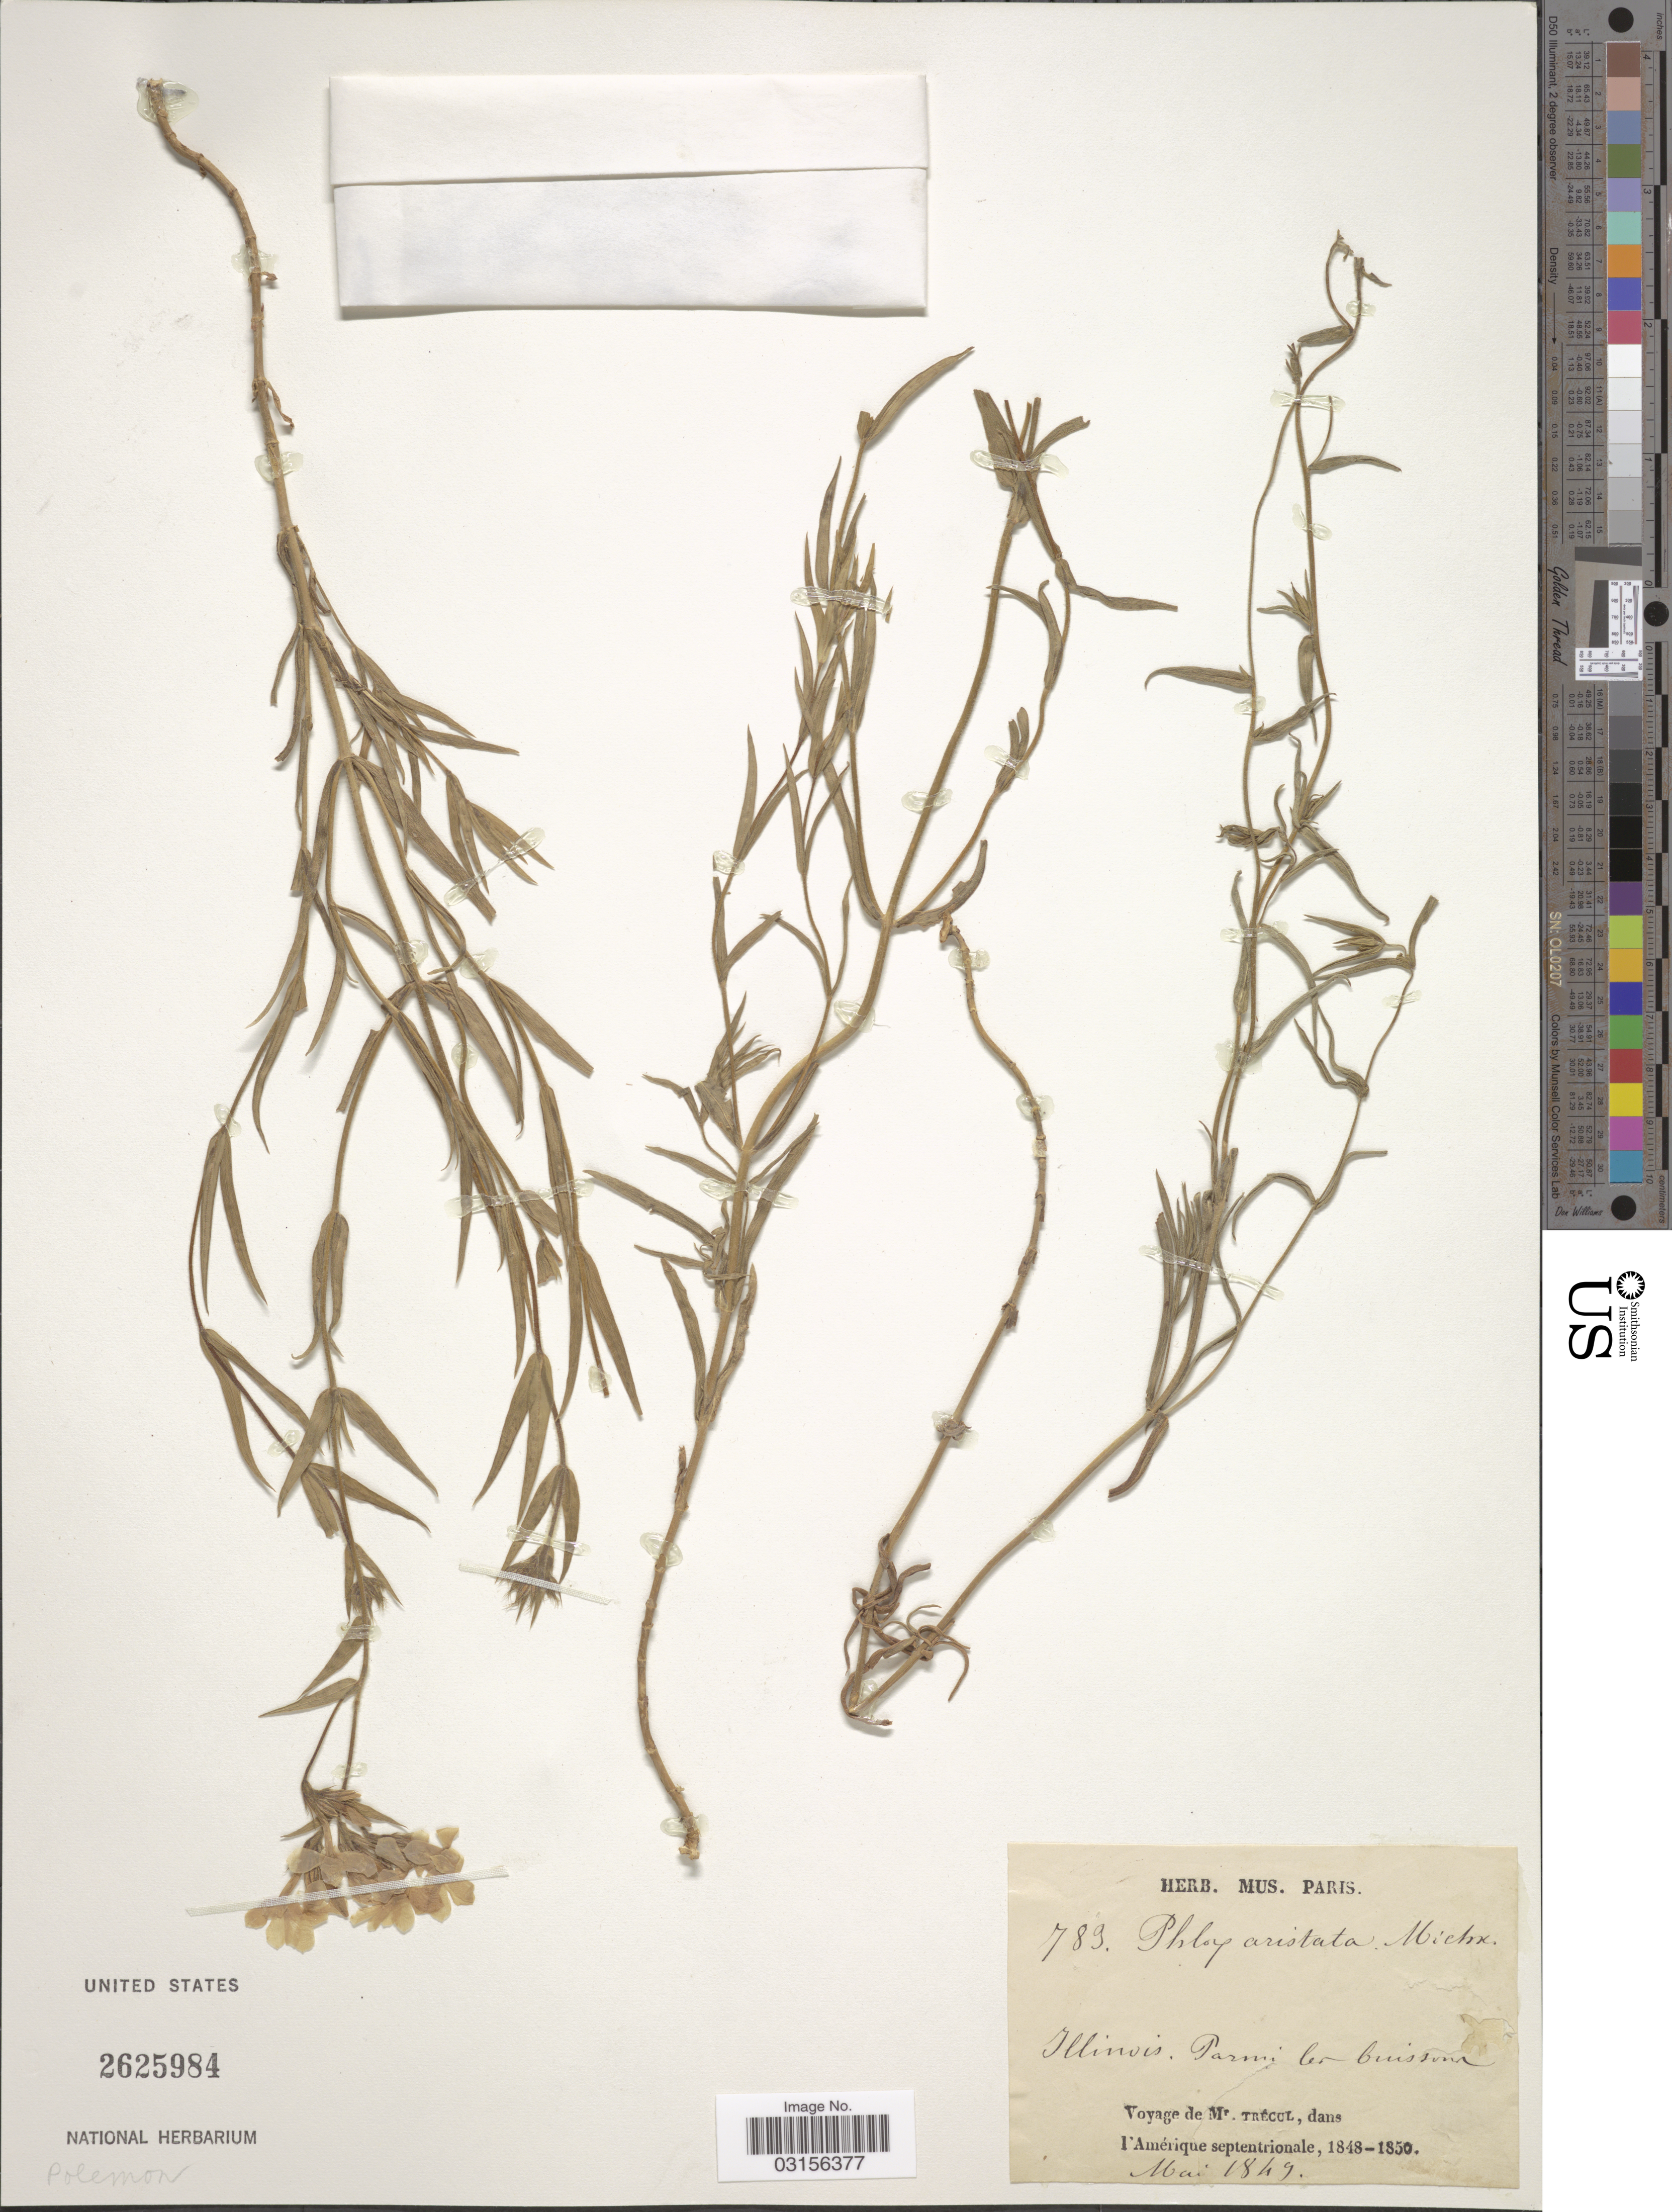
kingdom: Plantae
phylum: Tracheophyta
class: Magnoliopsida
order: Ericales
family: Polemoniaceae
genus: Phlox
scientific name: Phlox pilosa subsp. pilosa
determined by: Mayfield, M. H.; Ferguson, C. J.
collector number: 789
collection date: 1849-05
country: United States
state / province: Illinois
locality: Parmi les buissons. Amérique septentrionale.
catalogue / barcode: US 2625984